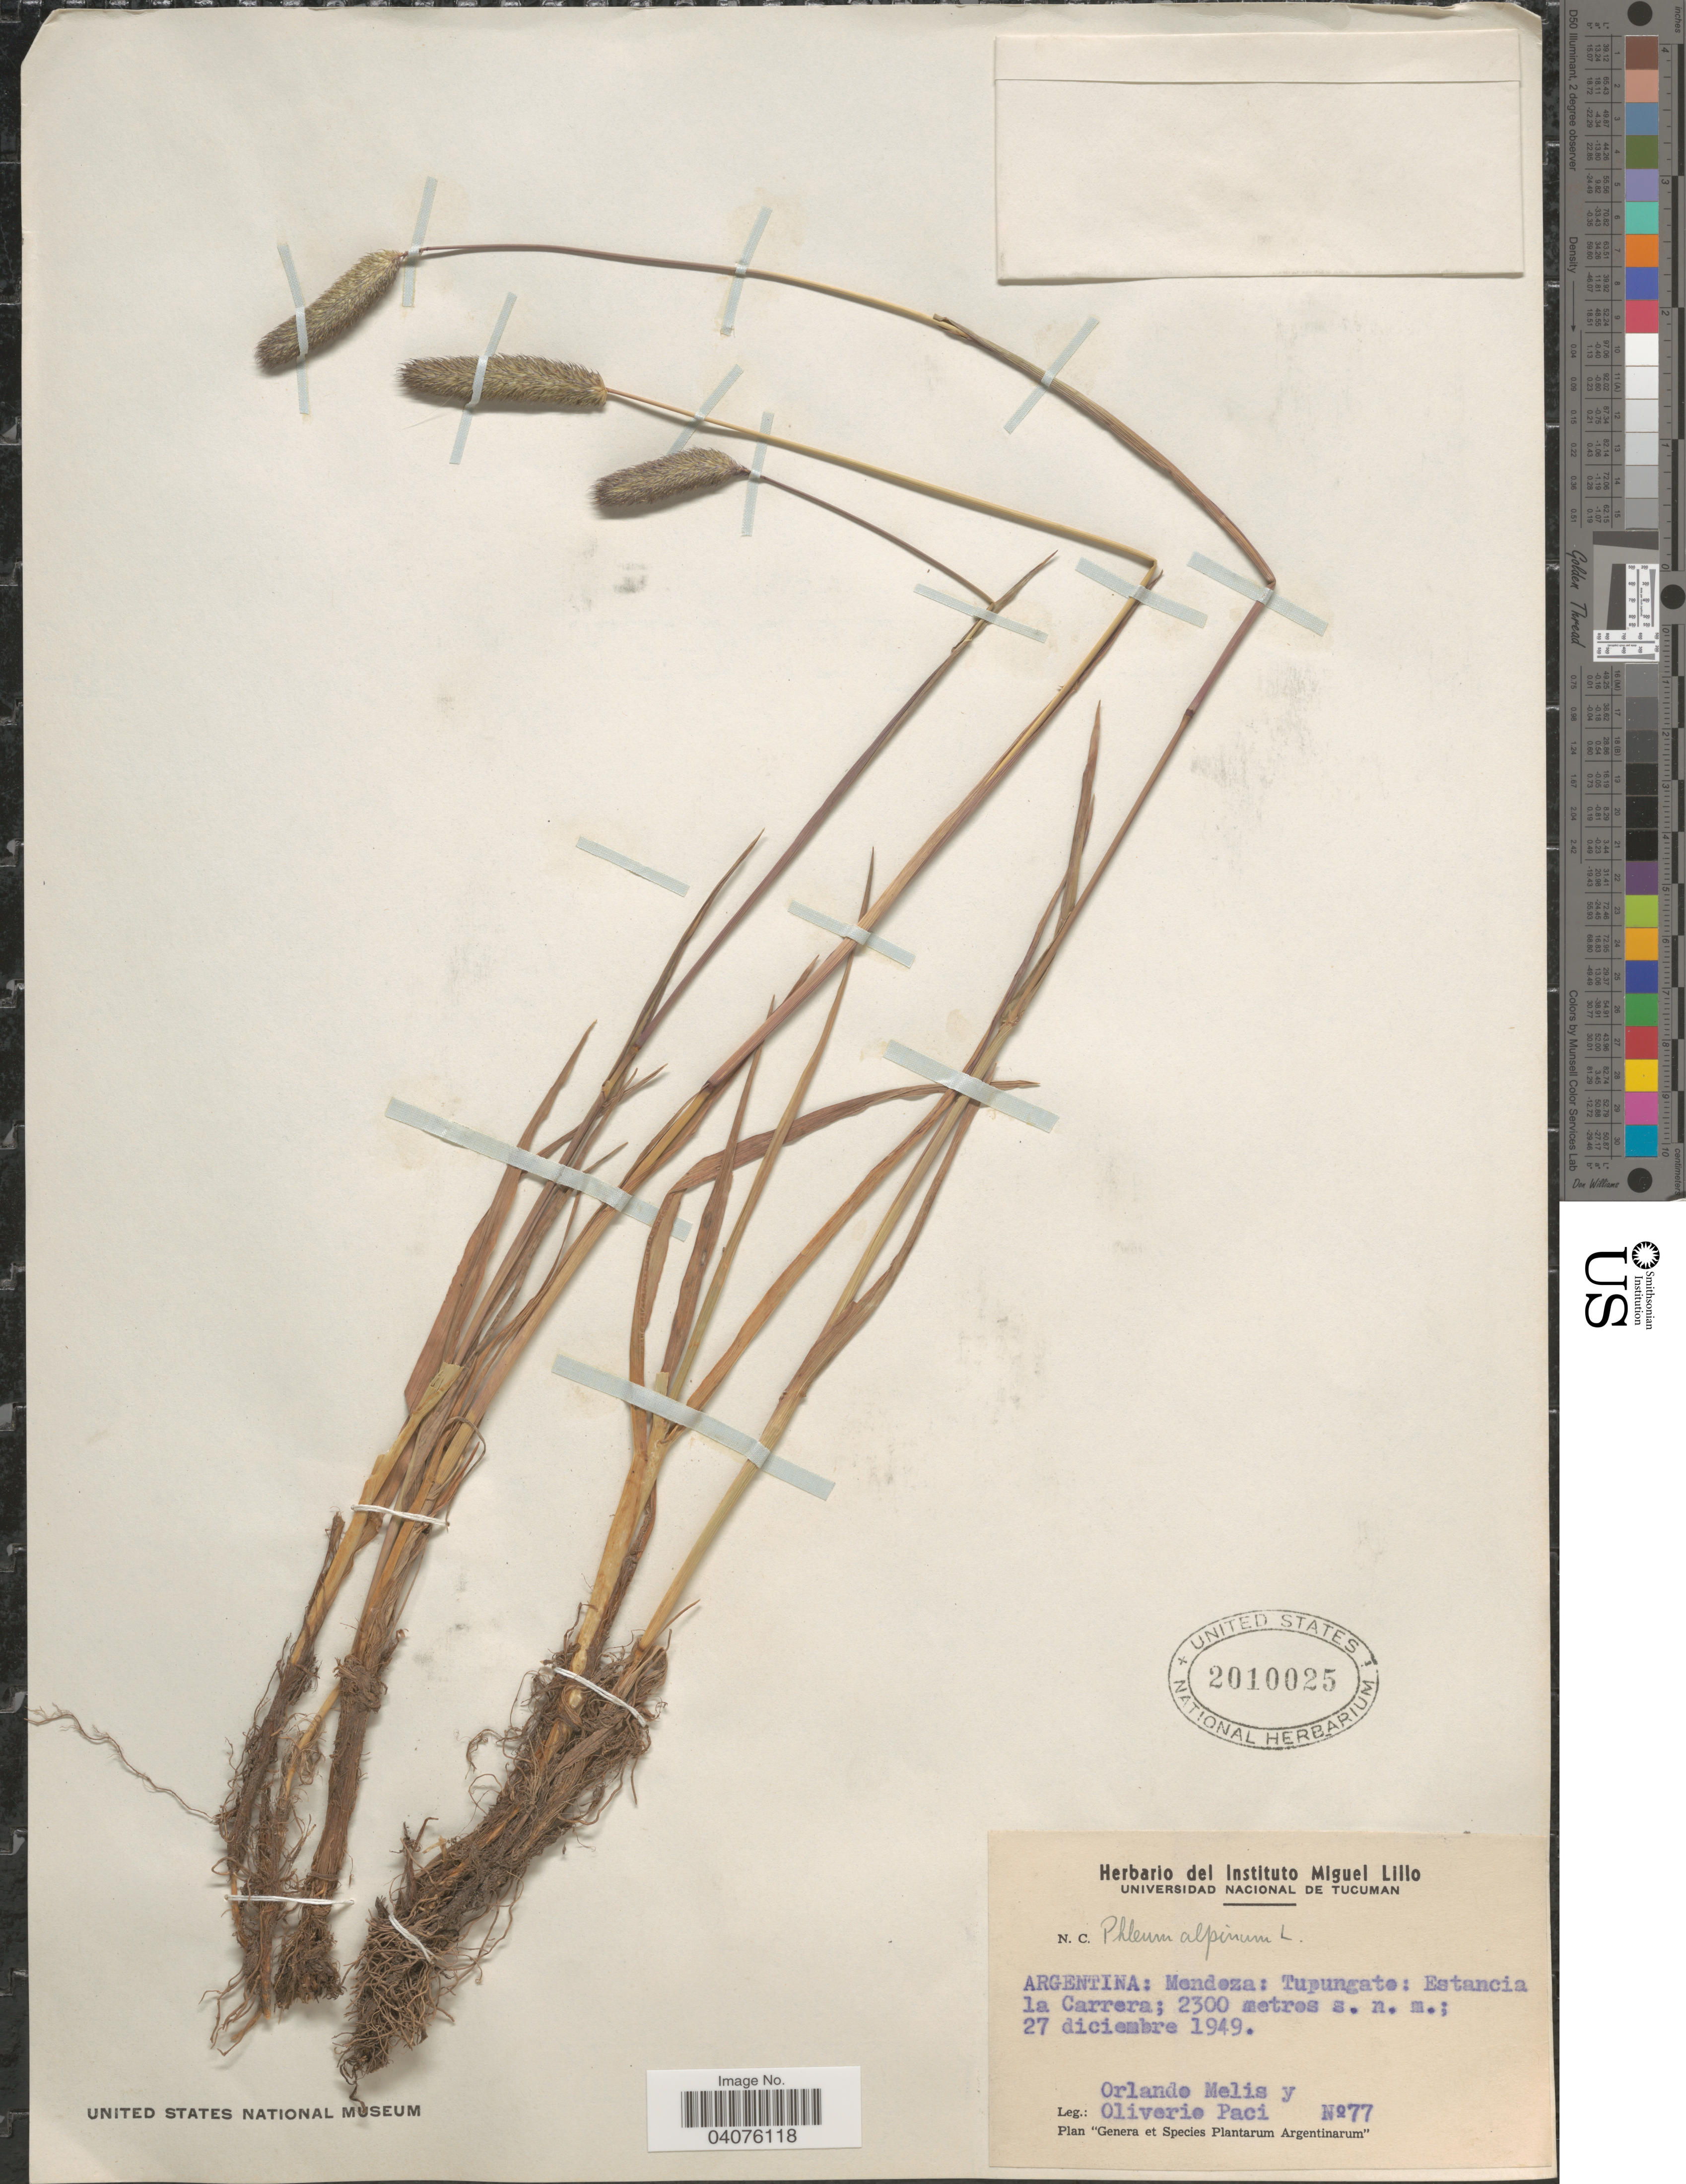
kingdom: Plantae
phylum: Tracheophyta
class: Liliopsida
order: Poales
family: Poaceae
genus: Phleum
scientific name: Phleum alpinum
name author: L.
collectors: O. Melis & O. Paci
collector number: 77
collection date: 1949-12-27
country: Argentina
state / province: Mendoza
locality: Tupungate: Estancia la Carrera.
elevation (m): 2300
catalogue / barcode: US 2010025